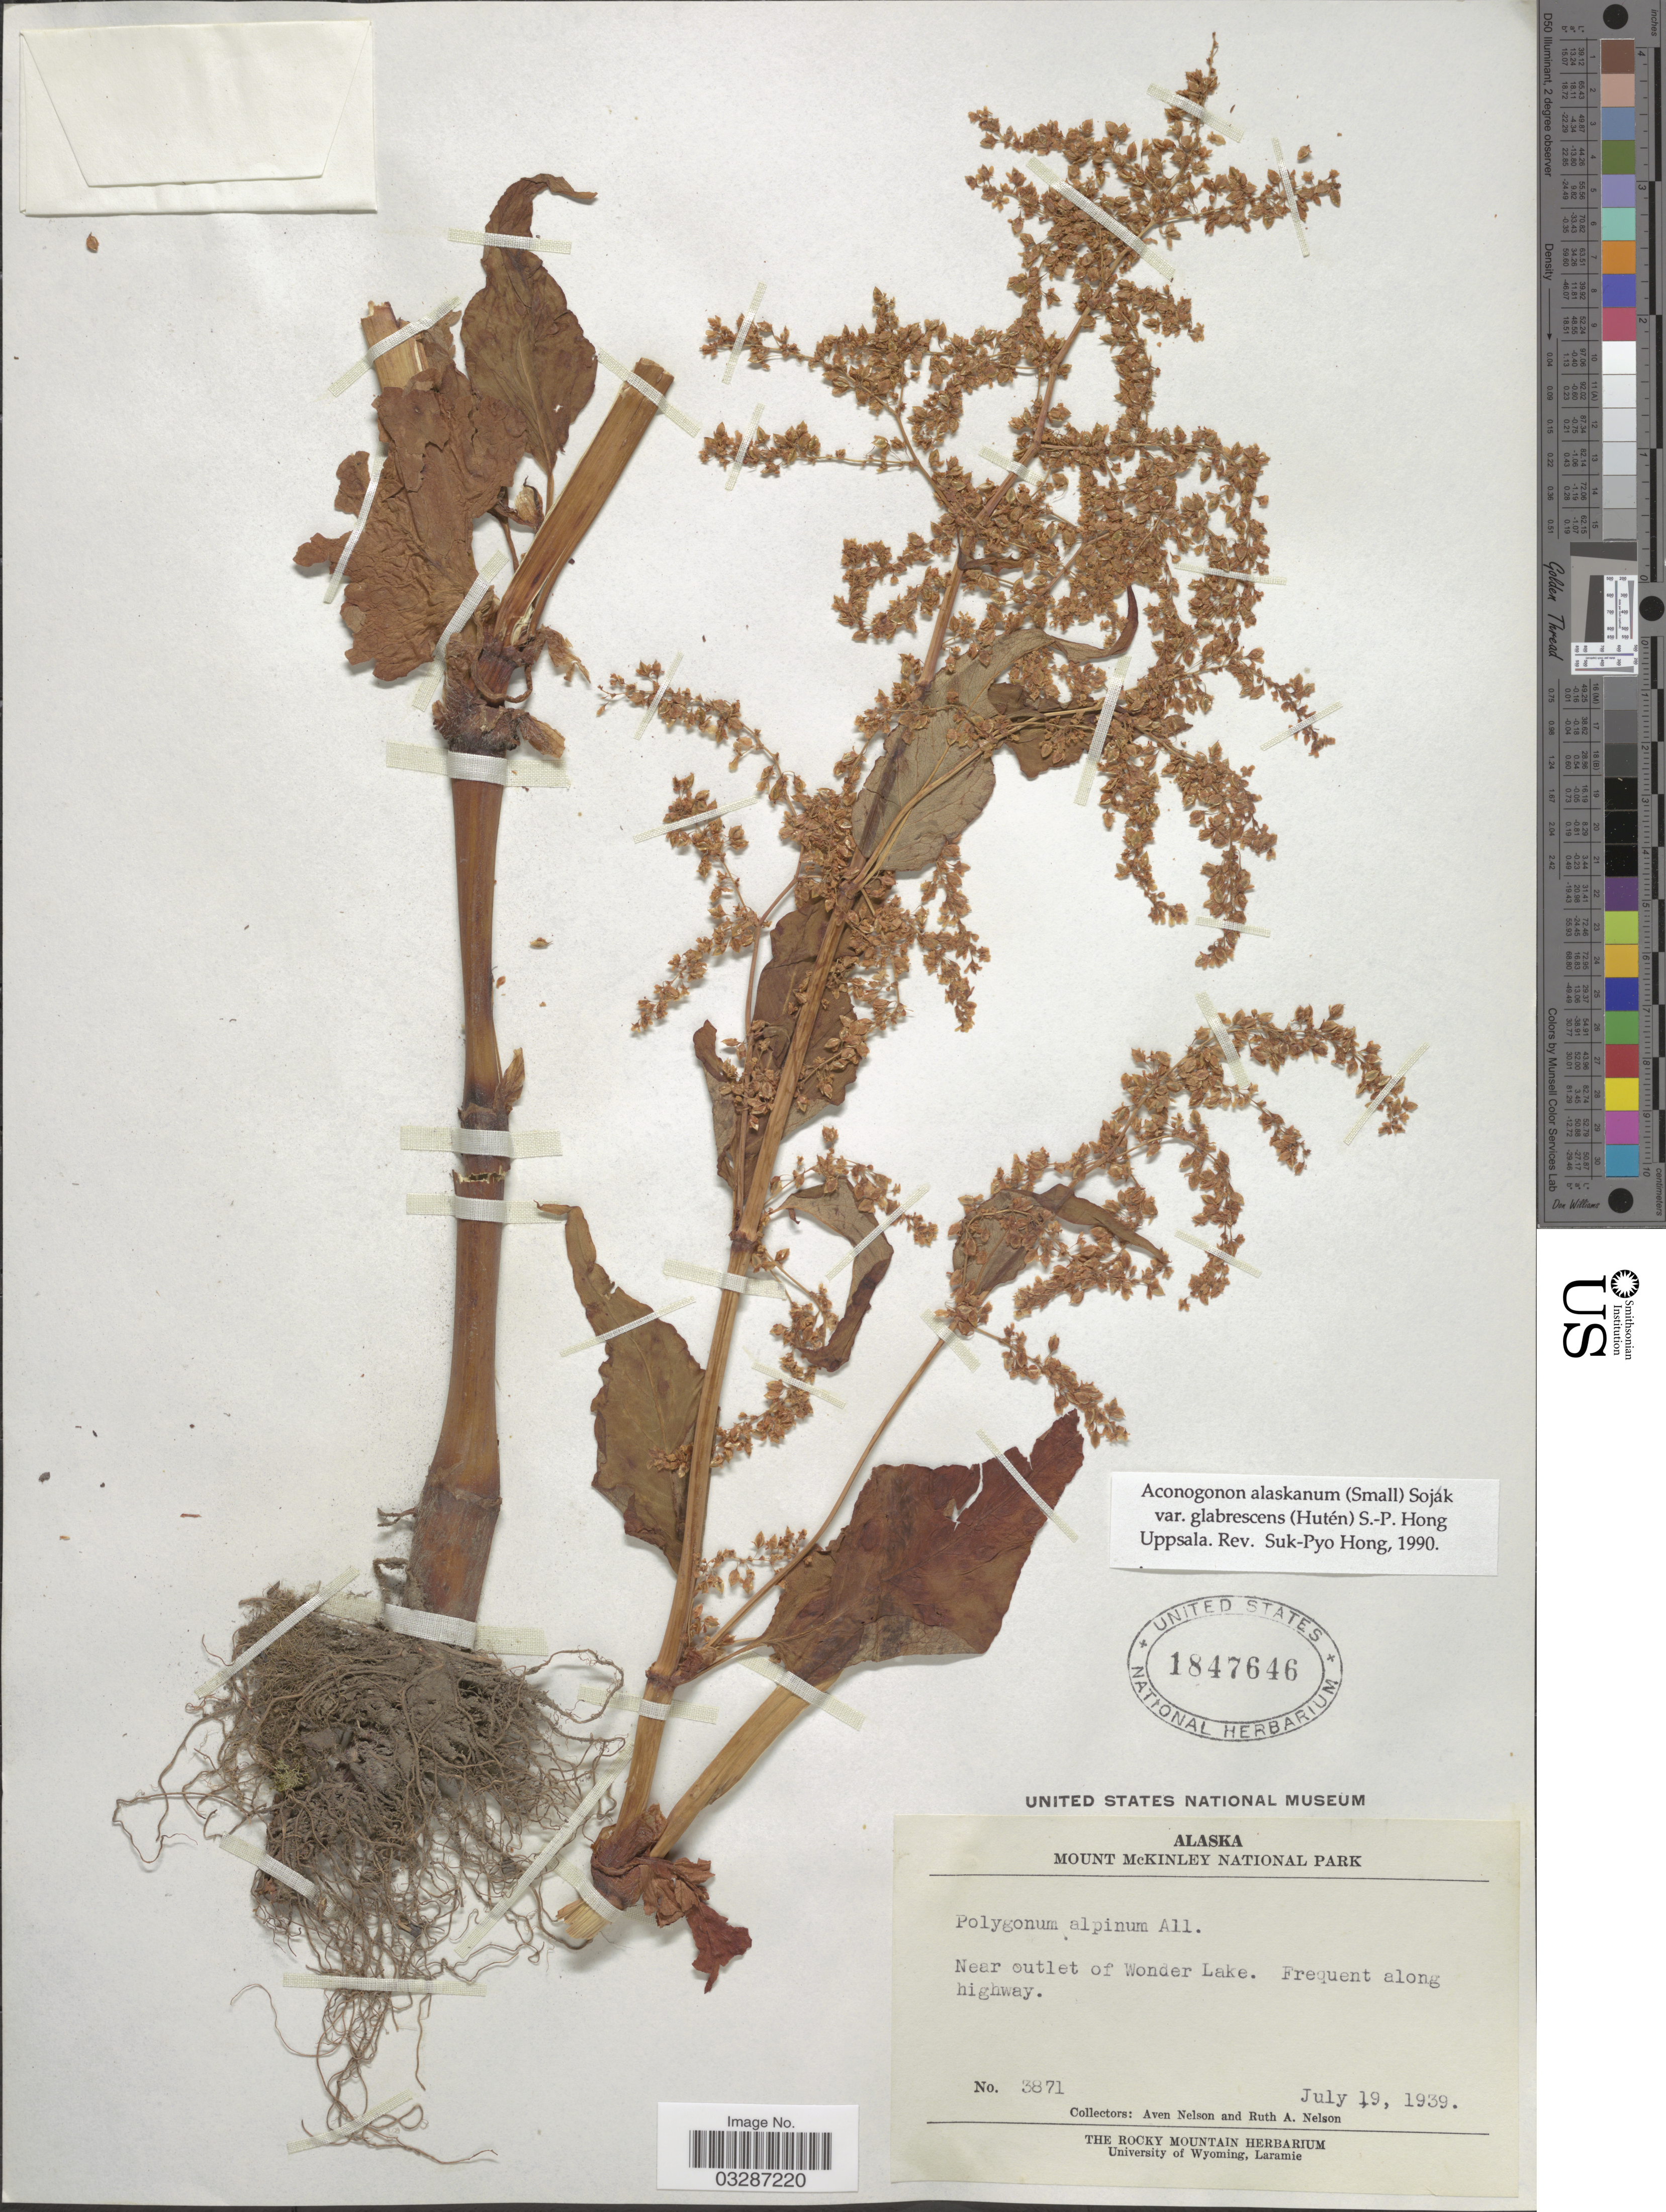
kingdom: Plantae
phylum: Tracheophyta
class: Magnoliopsida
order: Caryophyllales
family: Polygonaceae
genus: Koenigia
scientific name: Koenigia alaskana var. glabrescens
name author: (Hultén) T.M. Schust. & Reveal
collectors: A. Nelson & R. A. Nelson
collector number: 3871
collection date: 1939-07-19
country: United States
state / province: Alaska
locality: Mount McKinley National Park. Near outlet of Wonder Lake. Frequent along highway.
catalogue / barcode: US 1847646